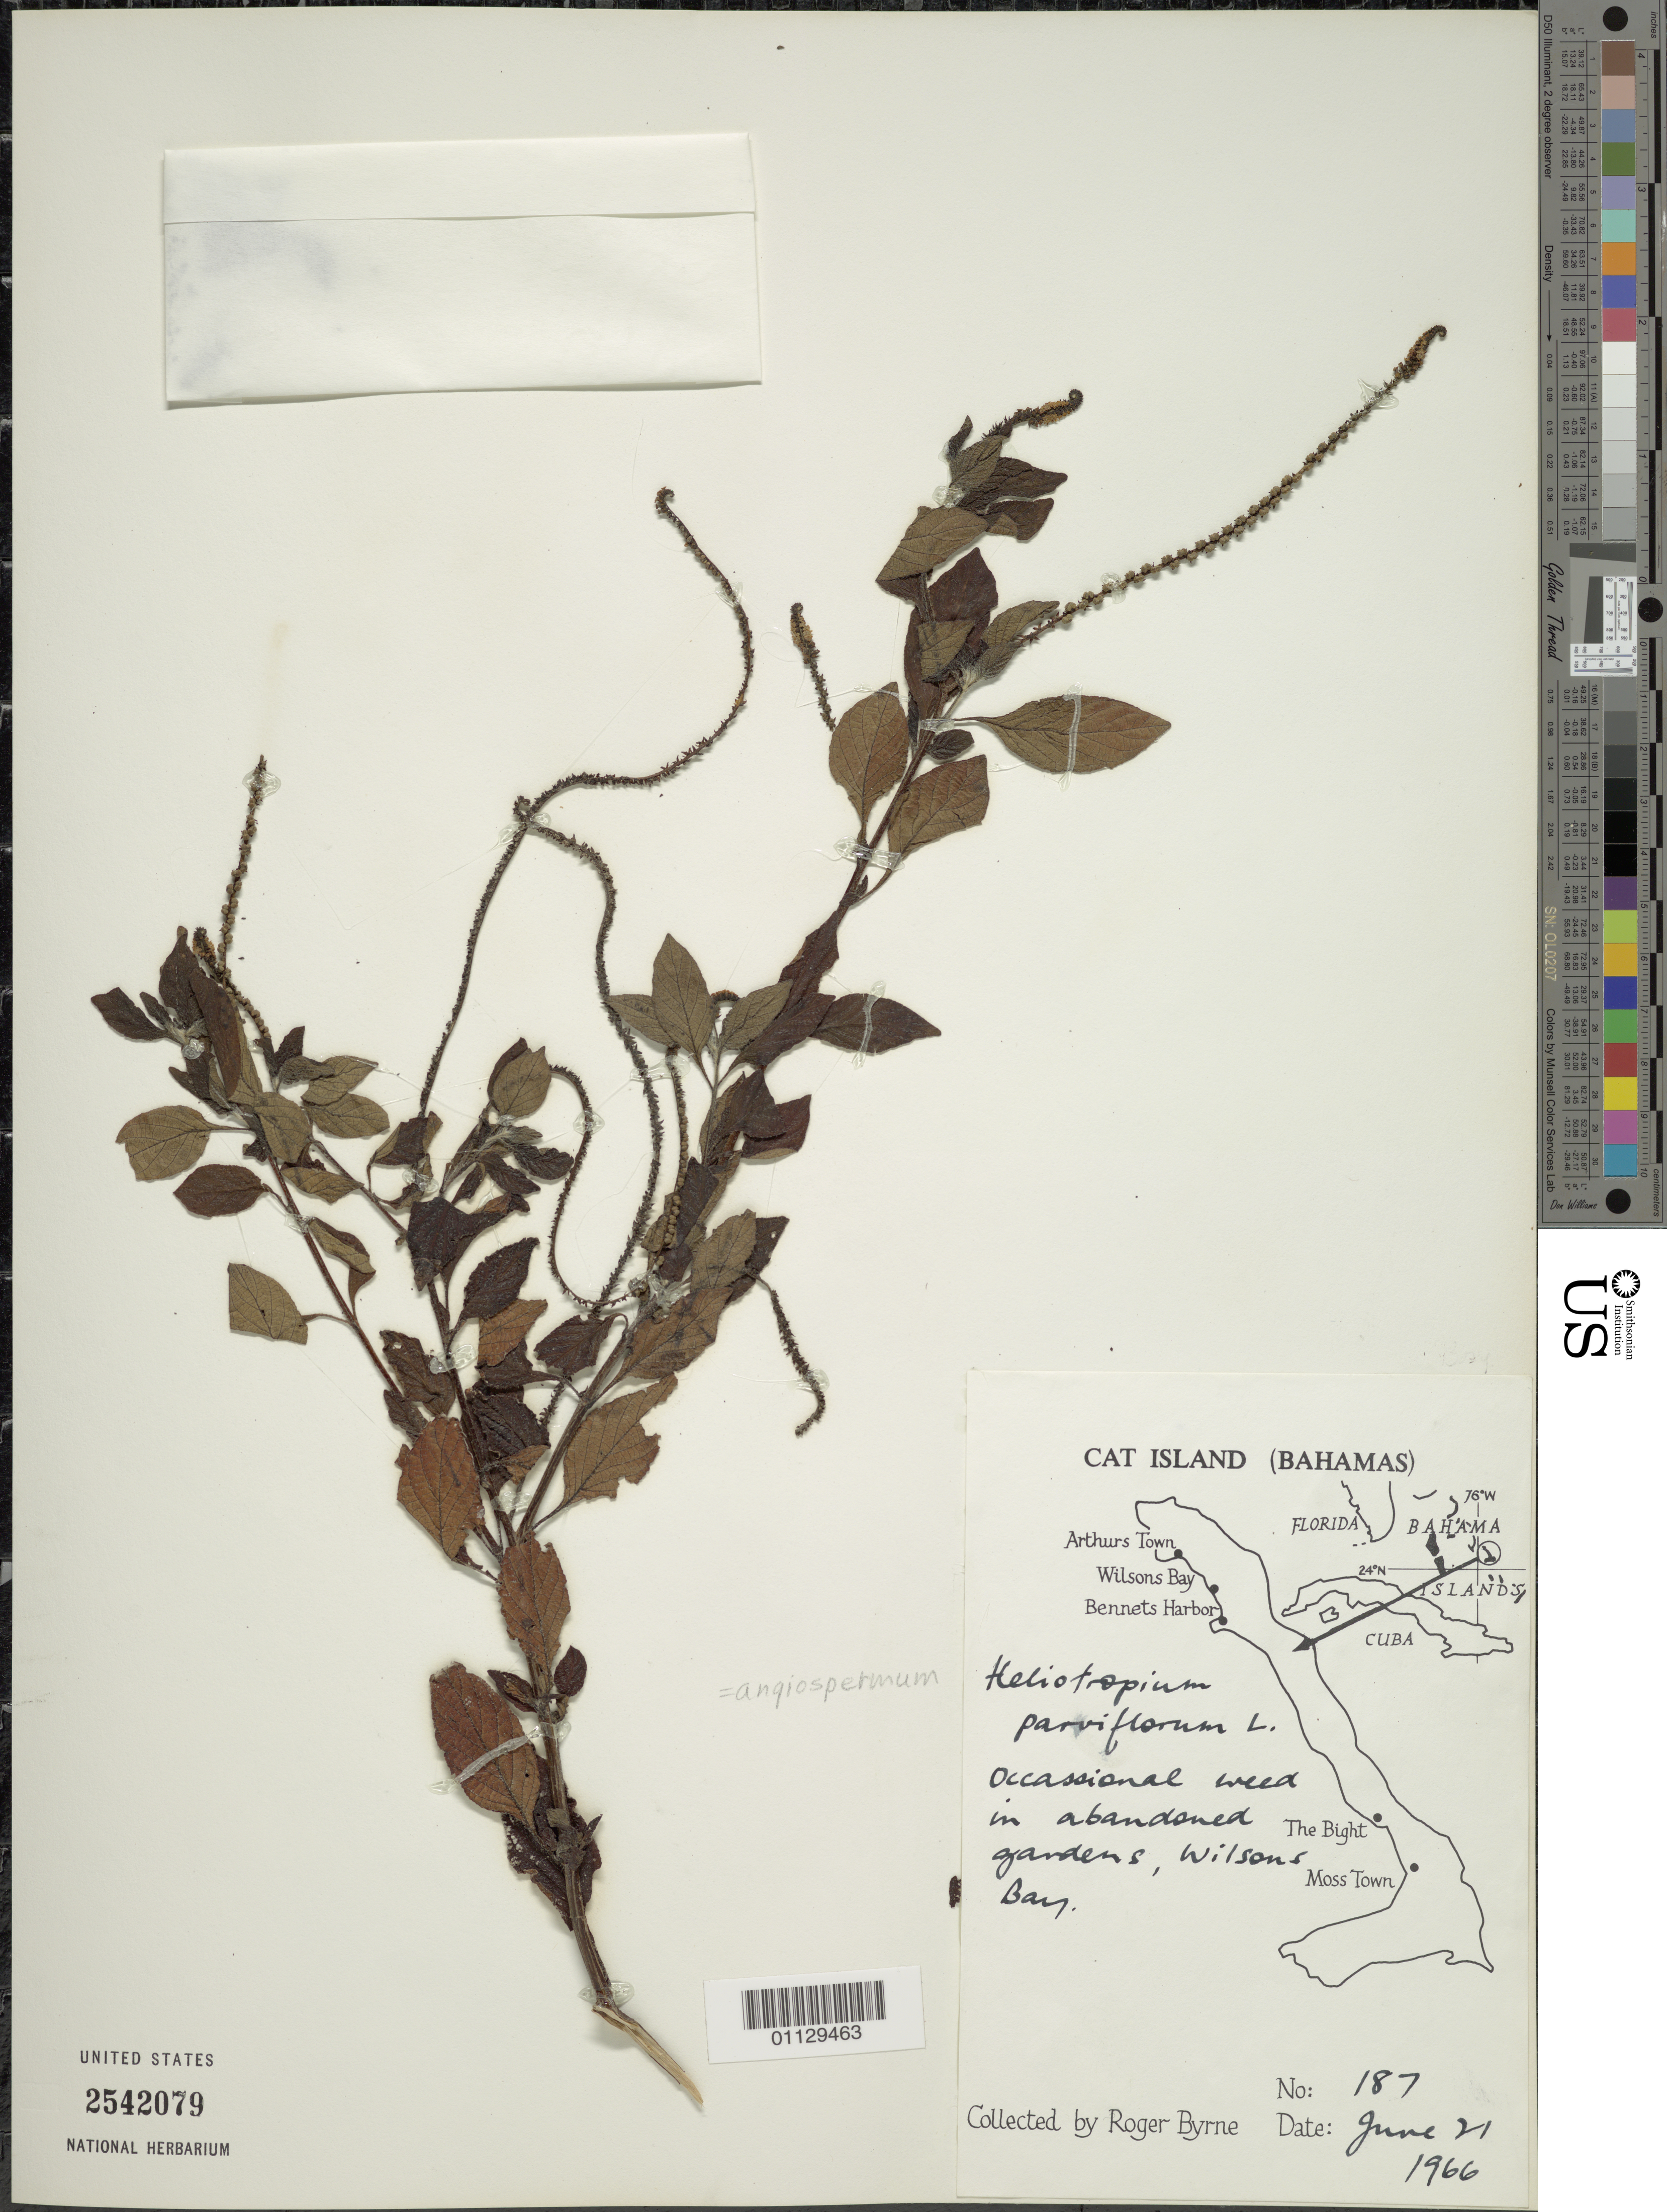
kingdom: Plantae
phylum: Tracheophyta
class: Magnoliopsida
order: Boraginales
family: Heliotropiaceae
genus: Heliotropium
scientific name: Heliotropium parviflorum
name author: L.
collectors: R. Byrne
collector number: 187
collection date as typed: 21 Jun 1966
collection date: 1966-06-21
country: Bahamas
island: Cat I.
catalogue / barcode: US 2542079